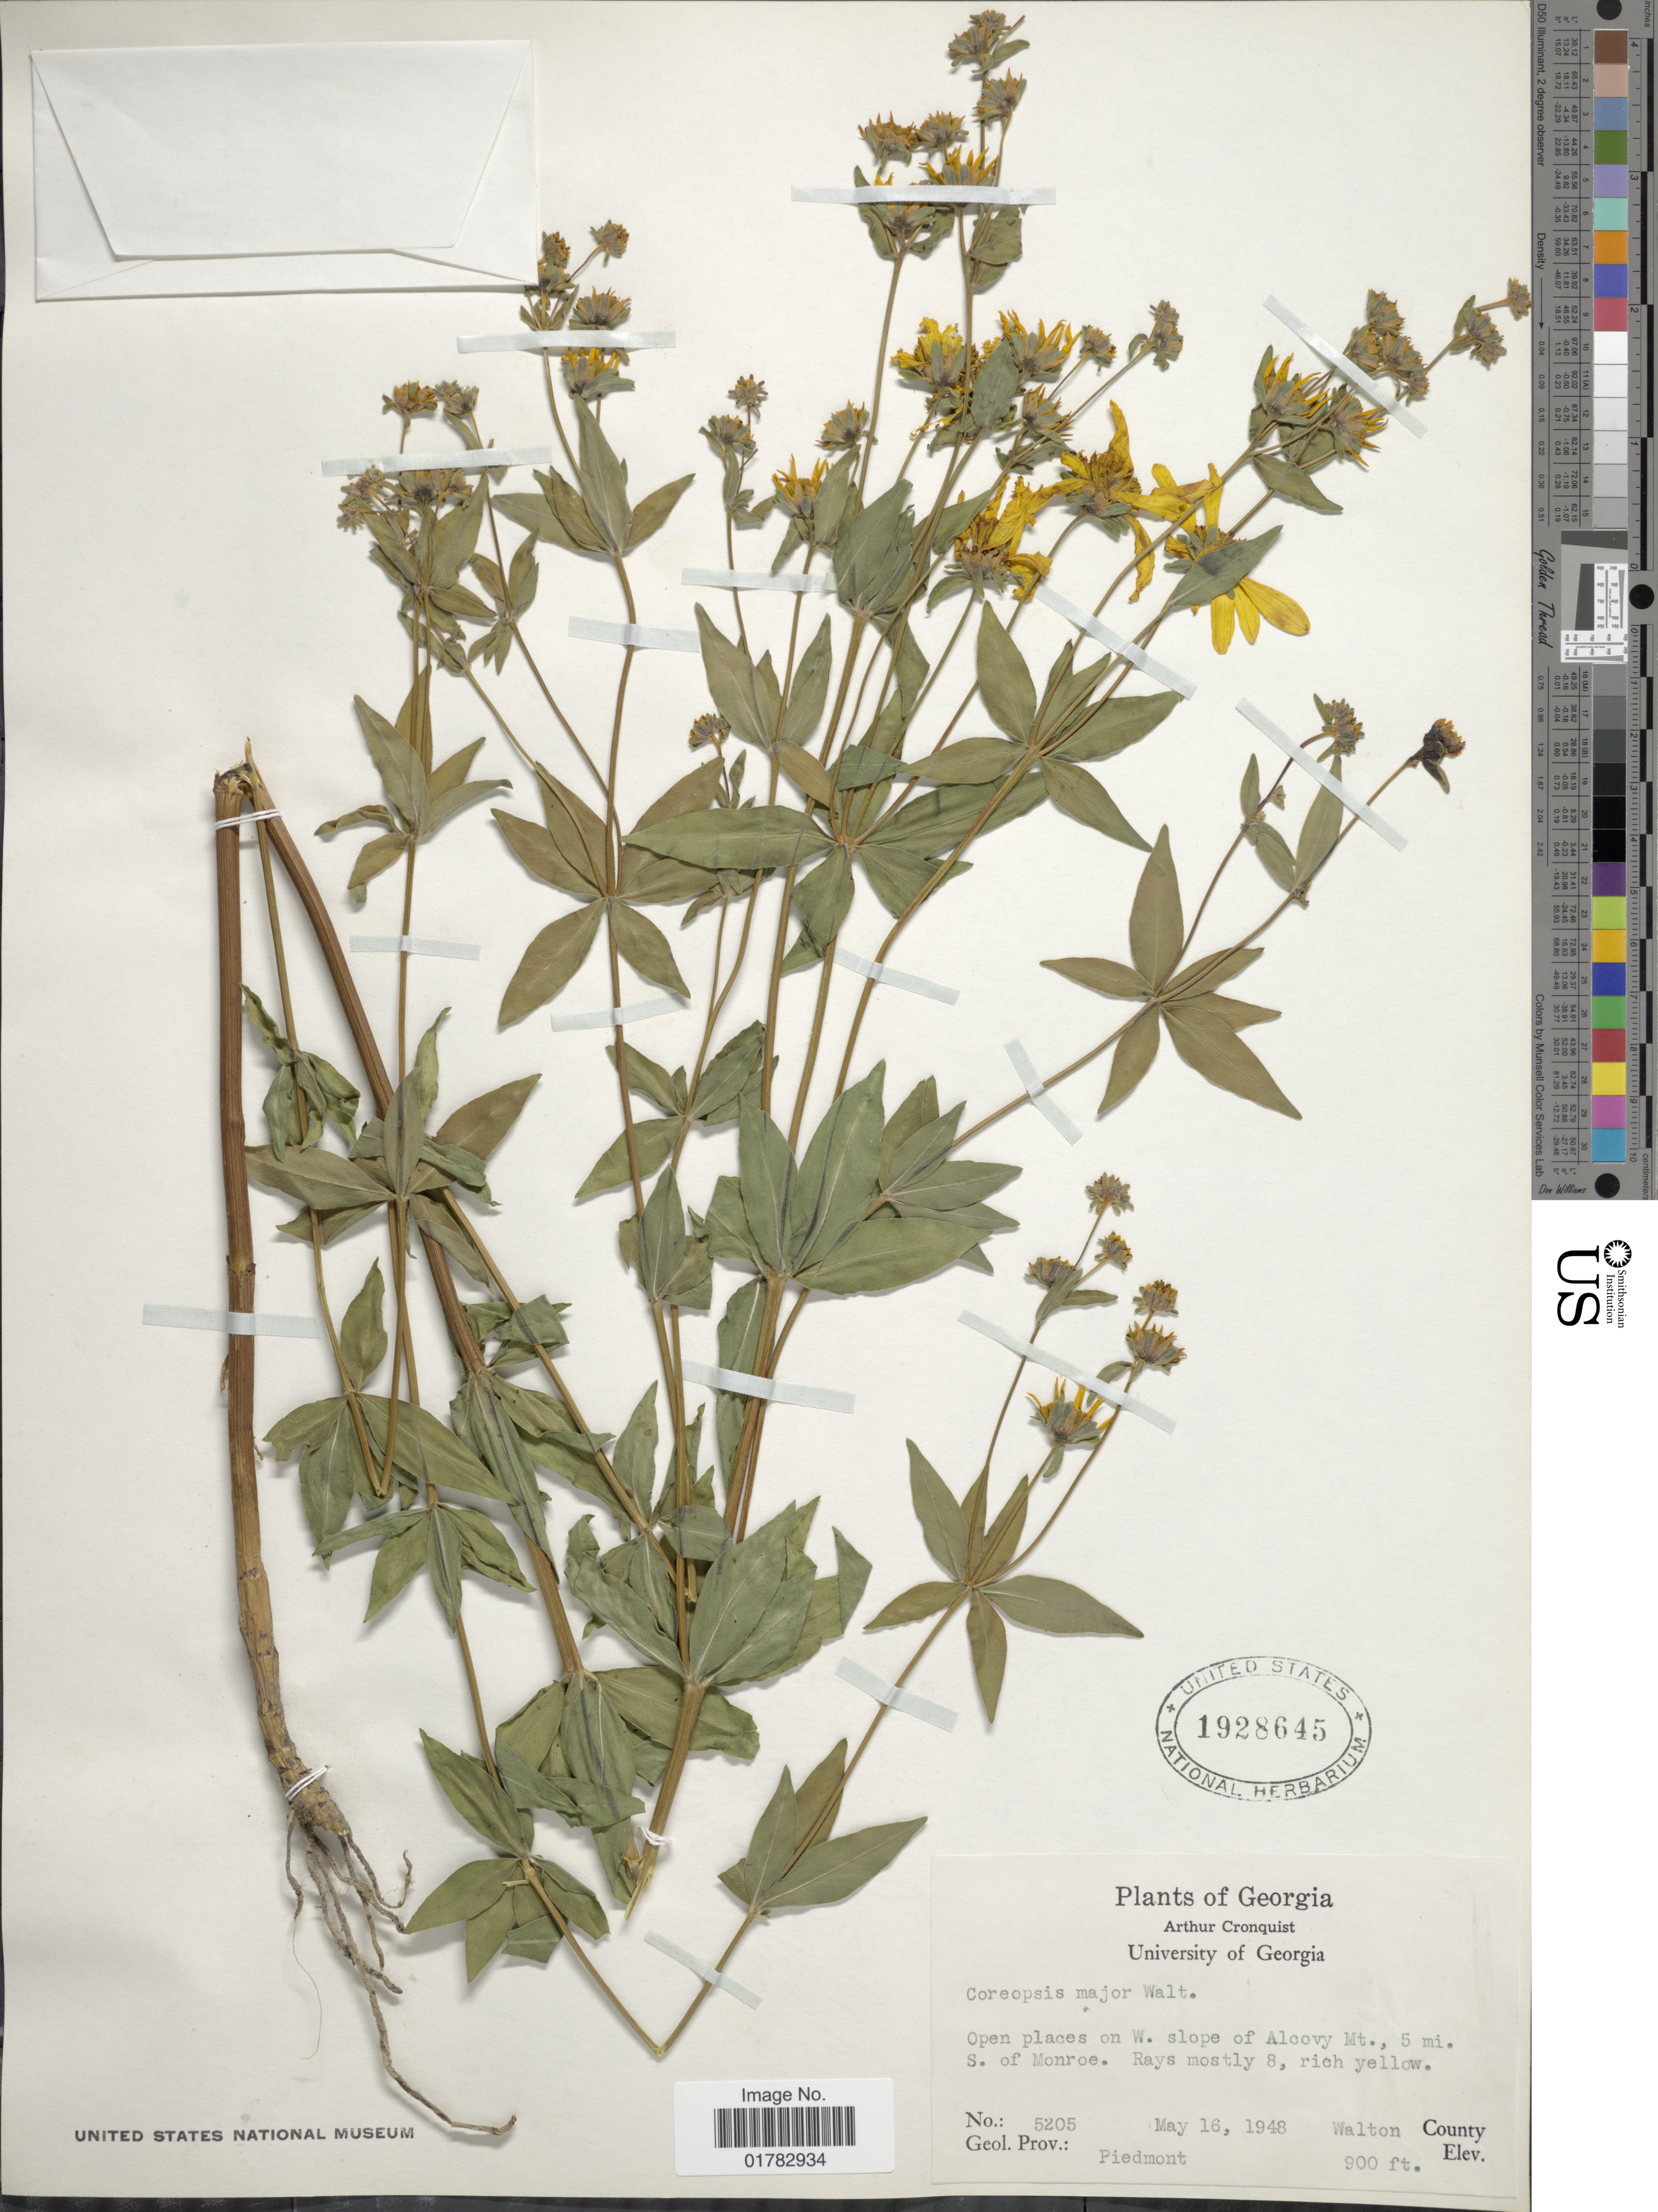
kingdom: Plantae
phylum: Tracheophyta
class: Magnoliopsida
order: Asterales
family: Asteraceae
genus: Coreopsis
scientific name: Coreopsis major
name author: Walter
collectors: A. J. Cronquist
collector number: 5205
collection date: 1948-05-16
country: United States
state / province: Georgia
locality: Open places on W. slope of Alcovy Mt., 5 mi. S. of Monroe, Walton County, Piedmont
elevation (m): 274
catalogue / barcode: US 1928645